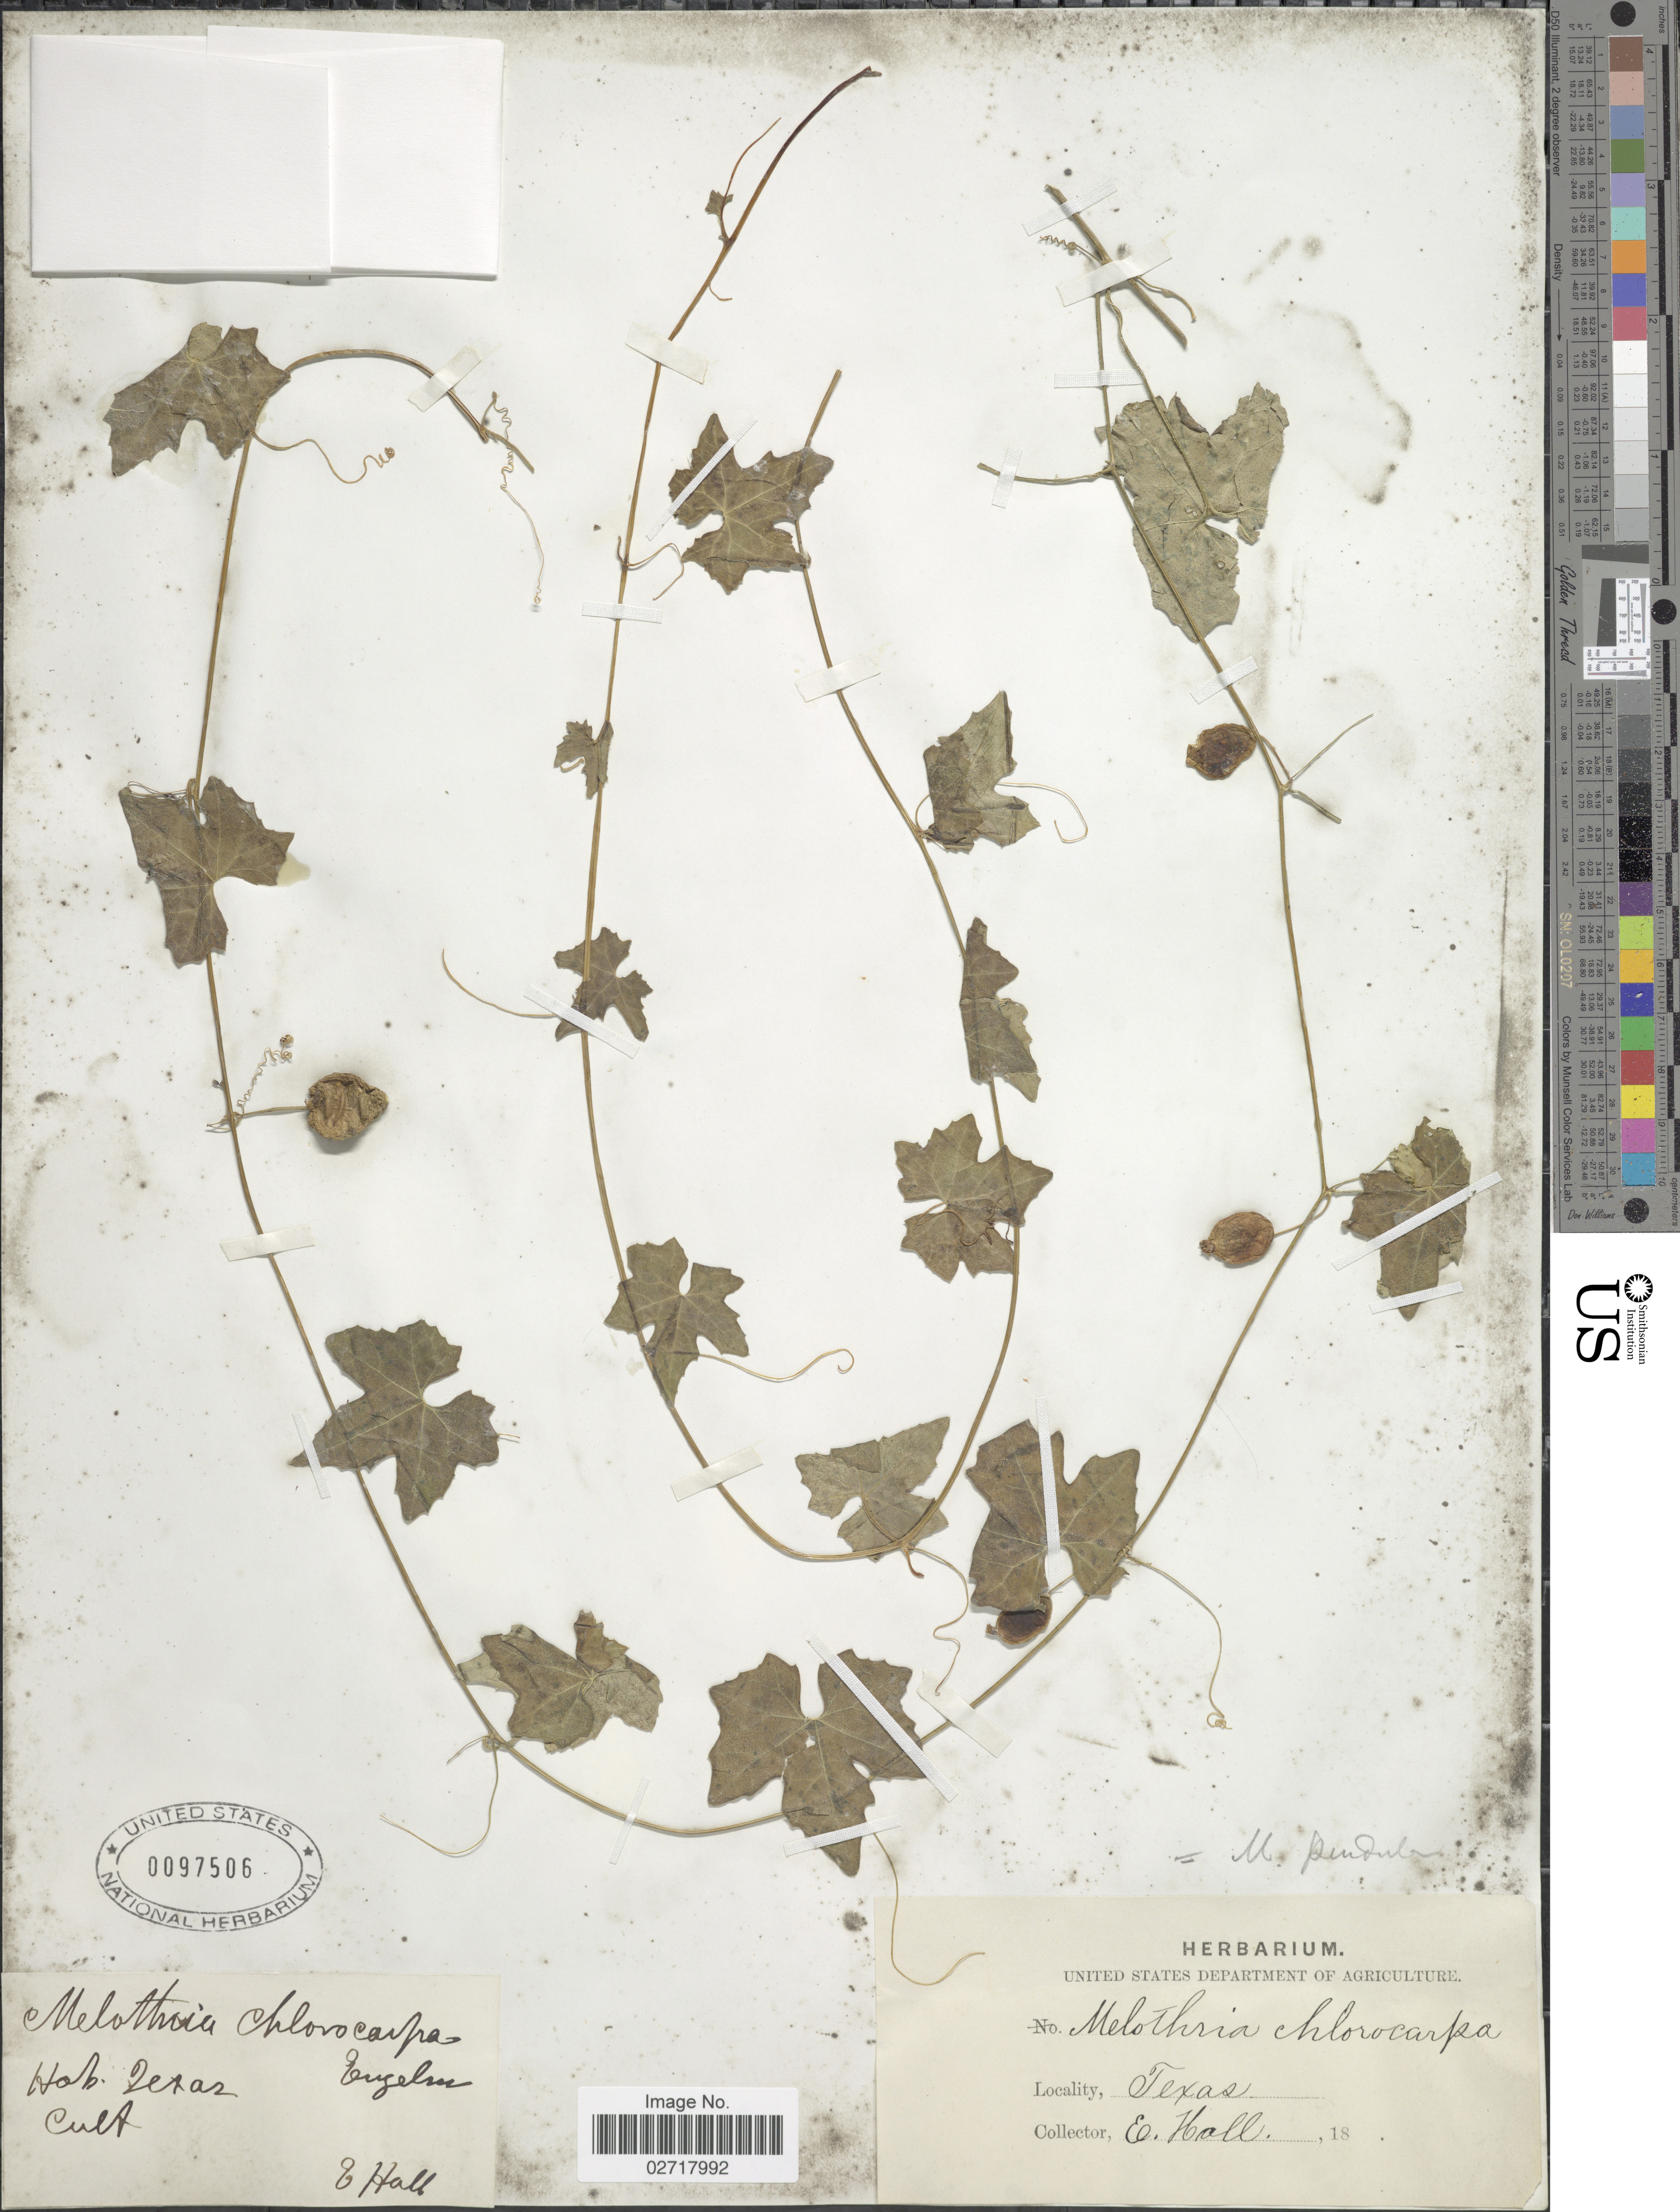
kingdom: Plantae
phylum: Tracheophyta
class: Magnoliopsida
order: Cucurbitales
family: Cucurbitaceae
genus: Melothria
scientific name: Melothria pendula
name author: L.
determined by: Strong, Mark T., (BOT), Smithsonian Institution - National Museum of Natural History (UNITED STATES)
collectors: E. Hall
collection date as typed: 18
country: United States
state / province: Texas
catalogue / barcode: US 97506